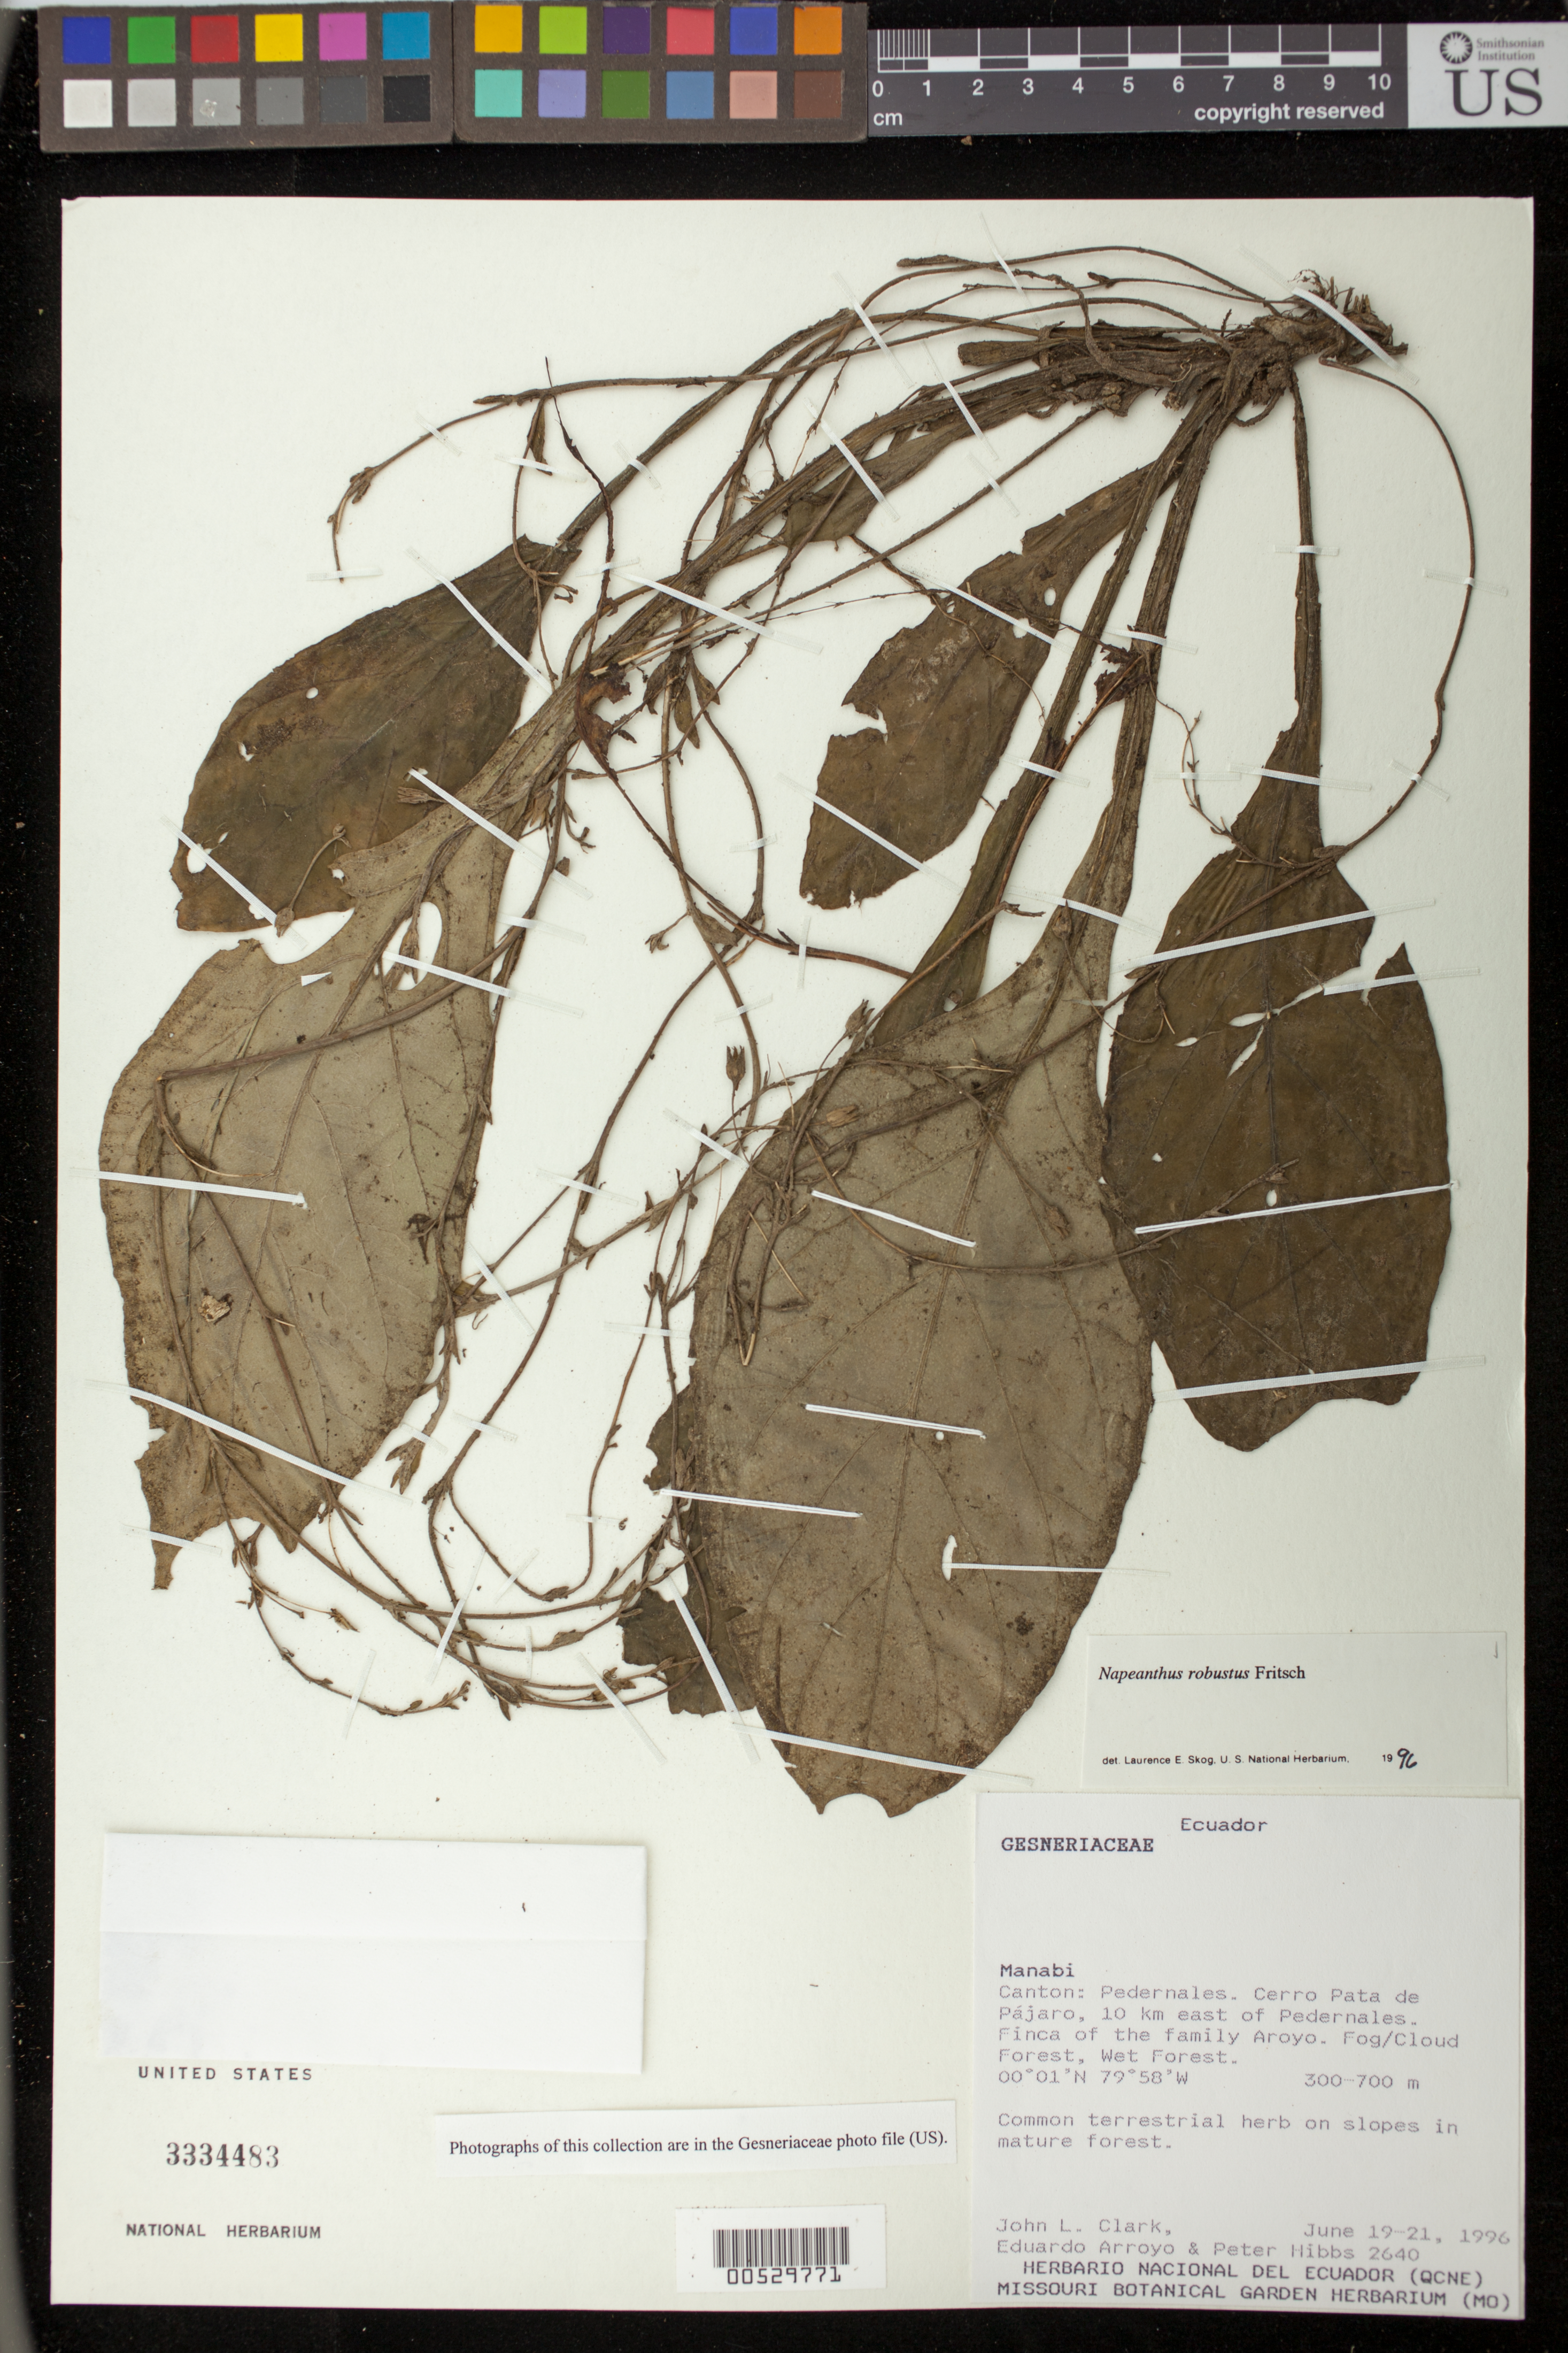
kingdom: Plantae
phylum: Tracheophyta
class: Magnoliopsida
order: Lamiales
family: Gesneriaceae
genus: Napeanthus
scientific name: Napeanthus robustus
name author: Fritsch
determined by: Skog, Laurence E.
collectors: J. L. Clark, E. Arroyo & P. Hibbs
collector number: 2640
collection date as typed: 19-21 Jun 1996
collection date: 1996-06-19/1996-06-21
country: Ecuador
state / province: Manabí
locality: Canton Pedernales, Cerro Pata de Pájaro, 10 km E of Pedernales, Finca of the family Aroyo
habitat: Fog/cloud forest, wet forest; on slopes in mature forest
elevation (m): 300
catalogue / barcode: US 3334483